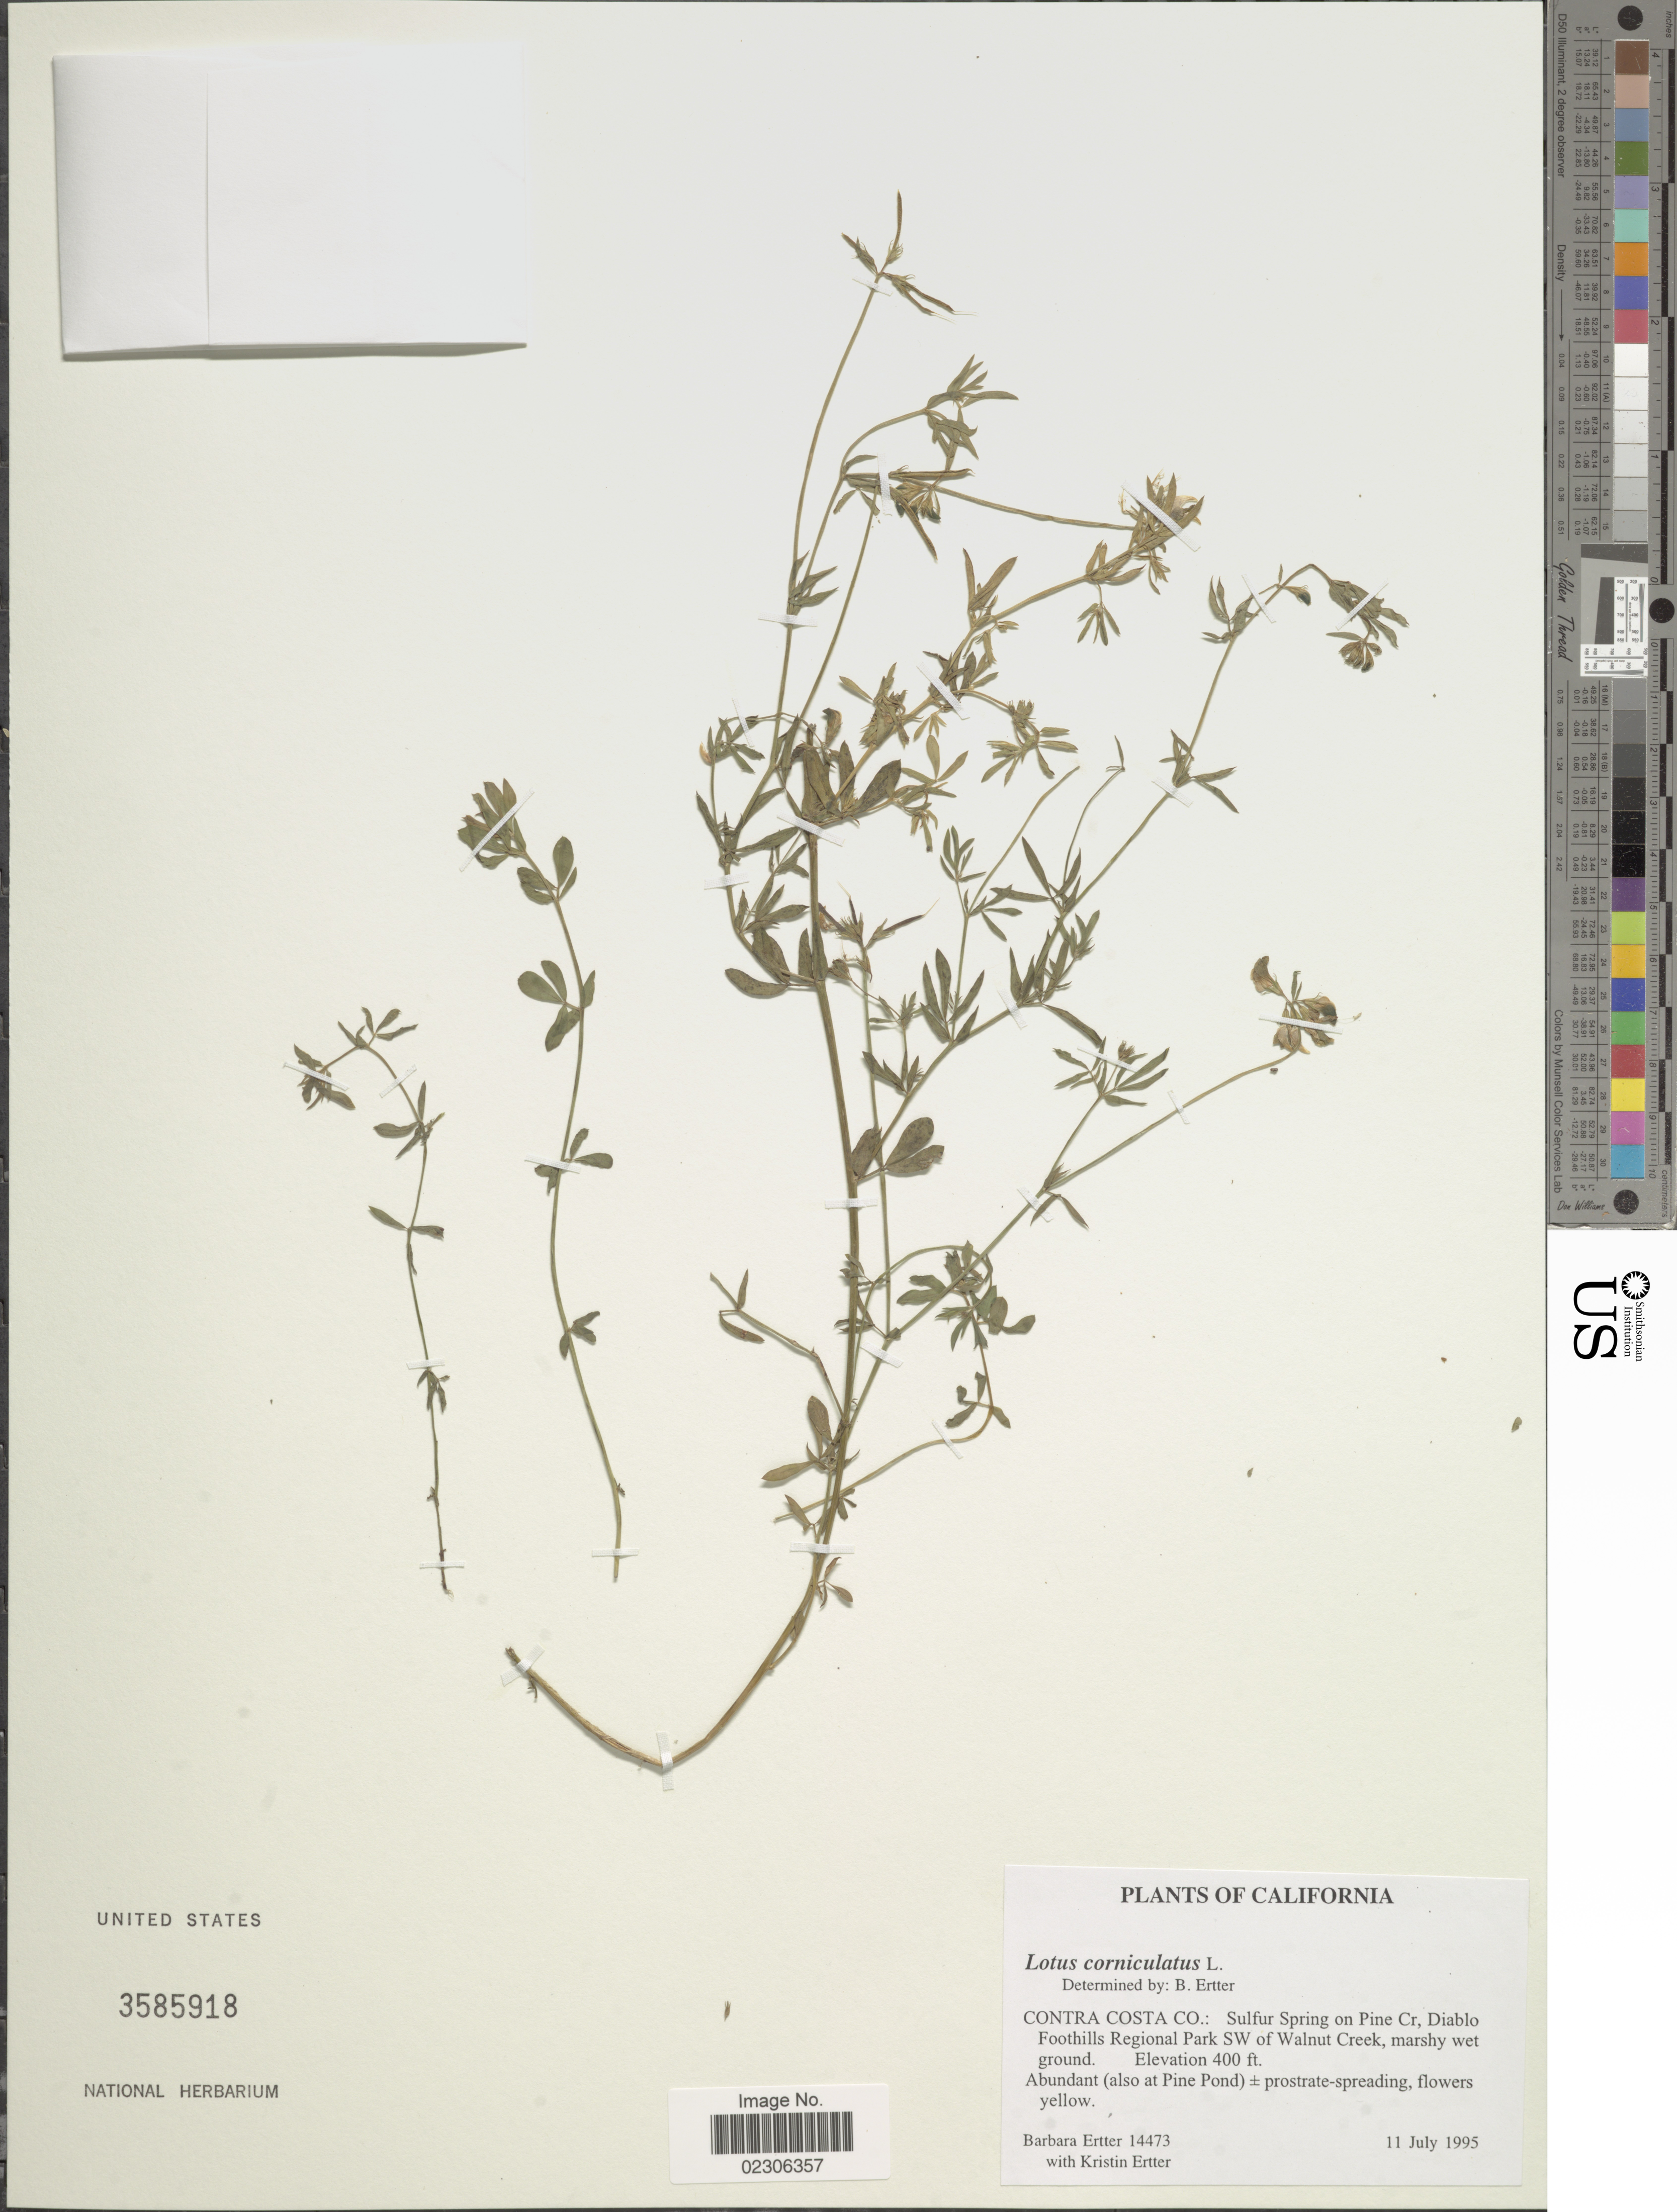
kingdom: Plantae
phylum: Tracheophyta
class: Magnoliopsida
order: Fabales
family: Fabaceae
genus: Lotus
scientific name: Lotus corniculatus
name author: L.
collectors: B. Ertter & K. Ertter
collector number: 14473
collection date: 1995-07-10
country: United States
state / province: California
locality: Contra Costa Co: Sulfur Spring on Pine Cr, Diablo Foothills Regional Park SW of Walnut Creek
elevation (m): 122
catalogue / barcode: US 3585918